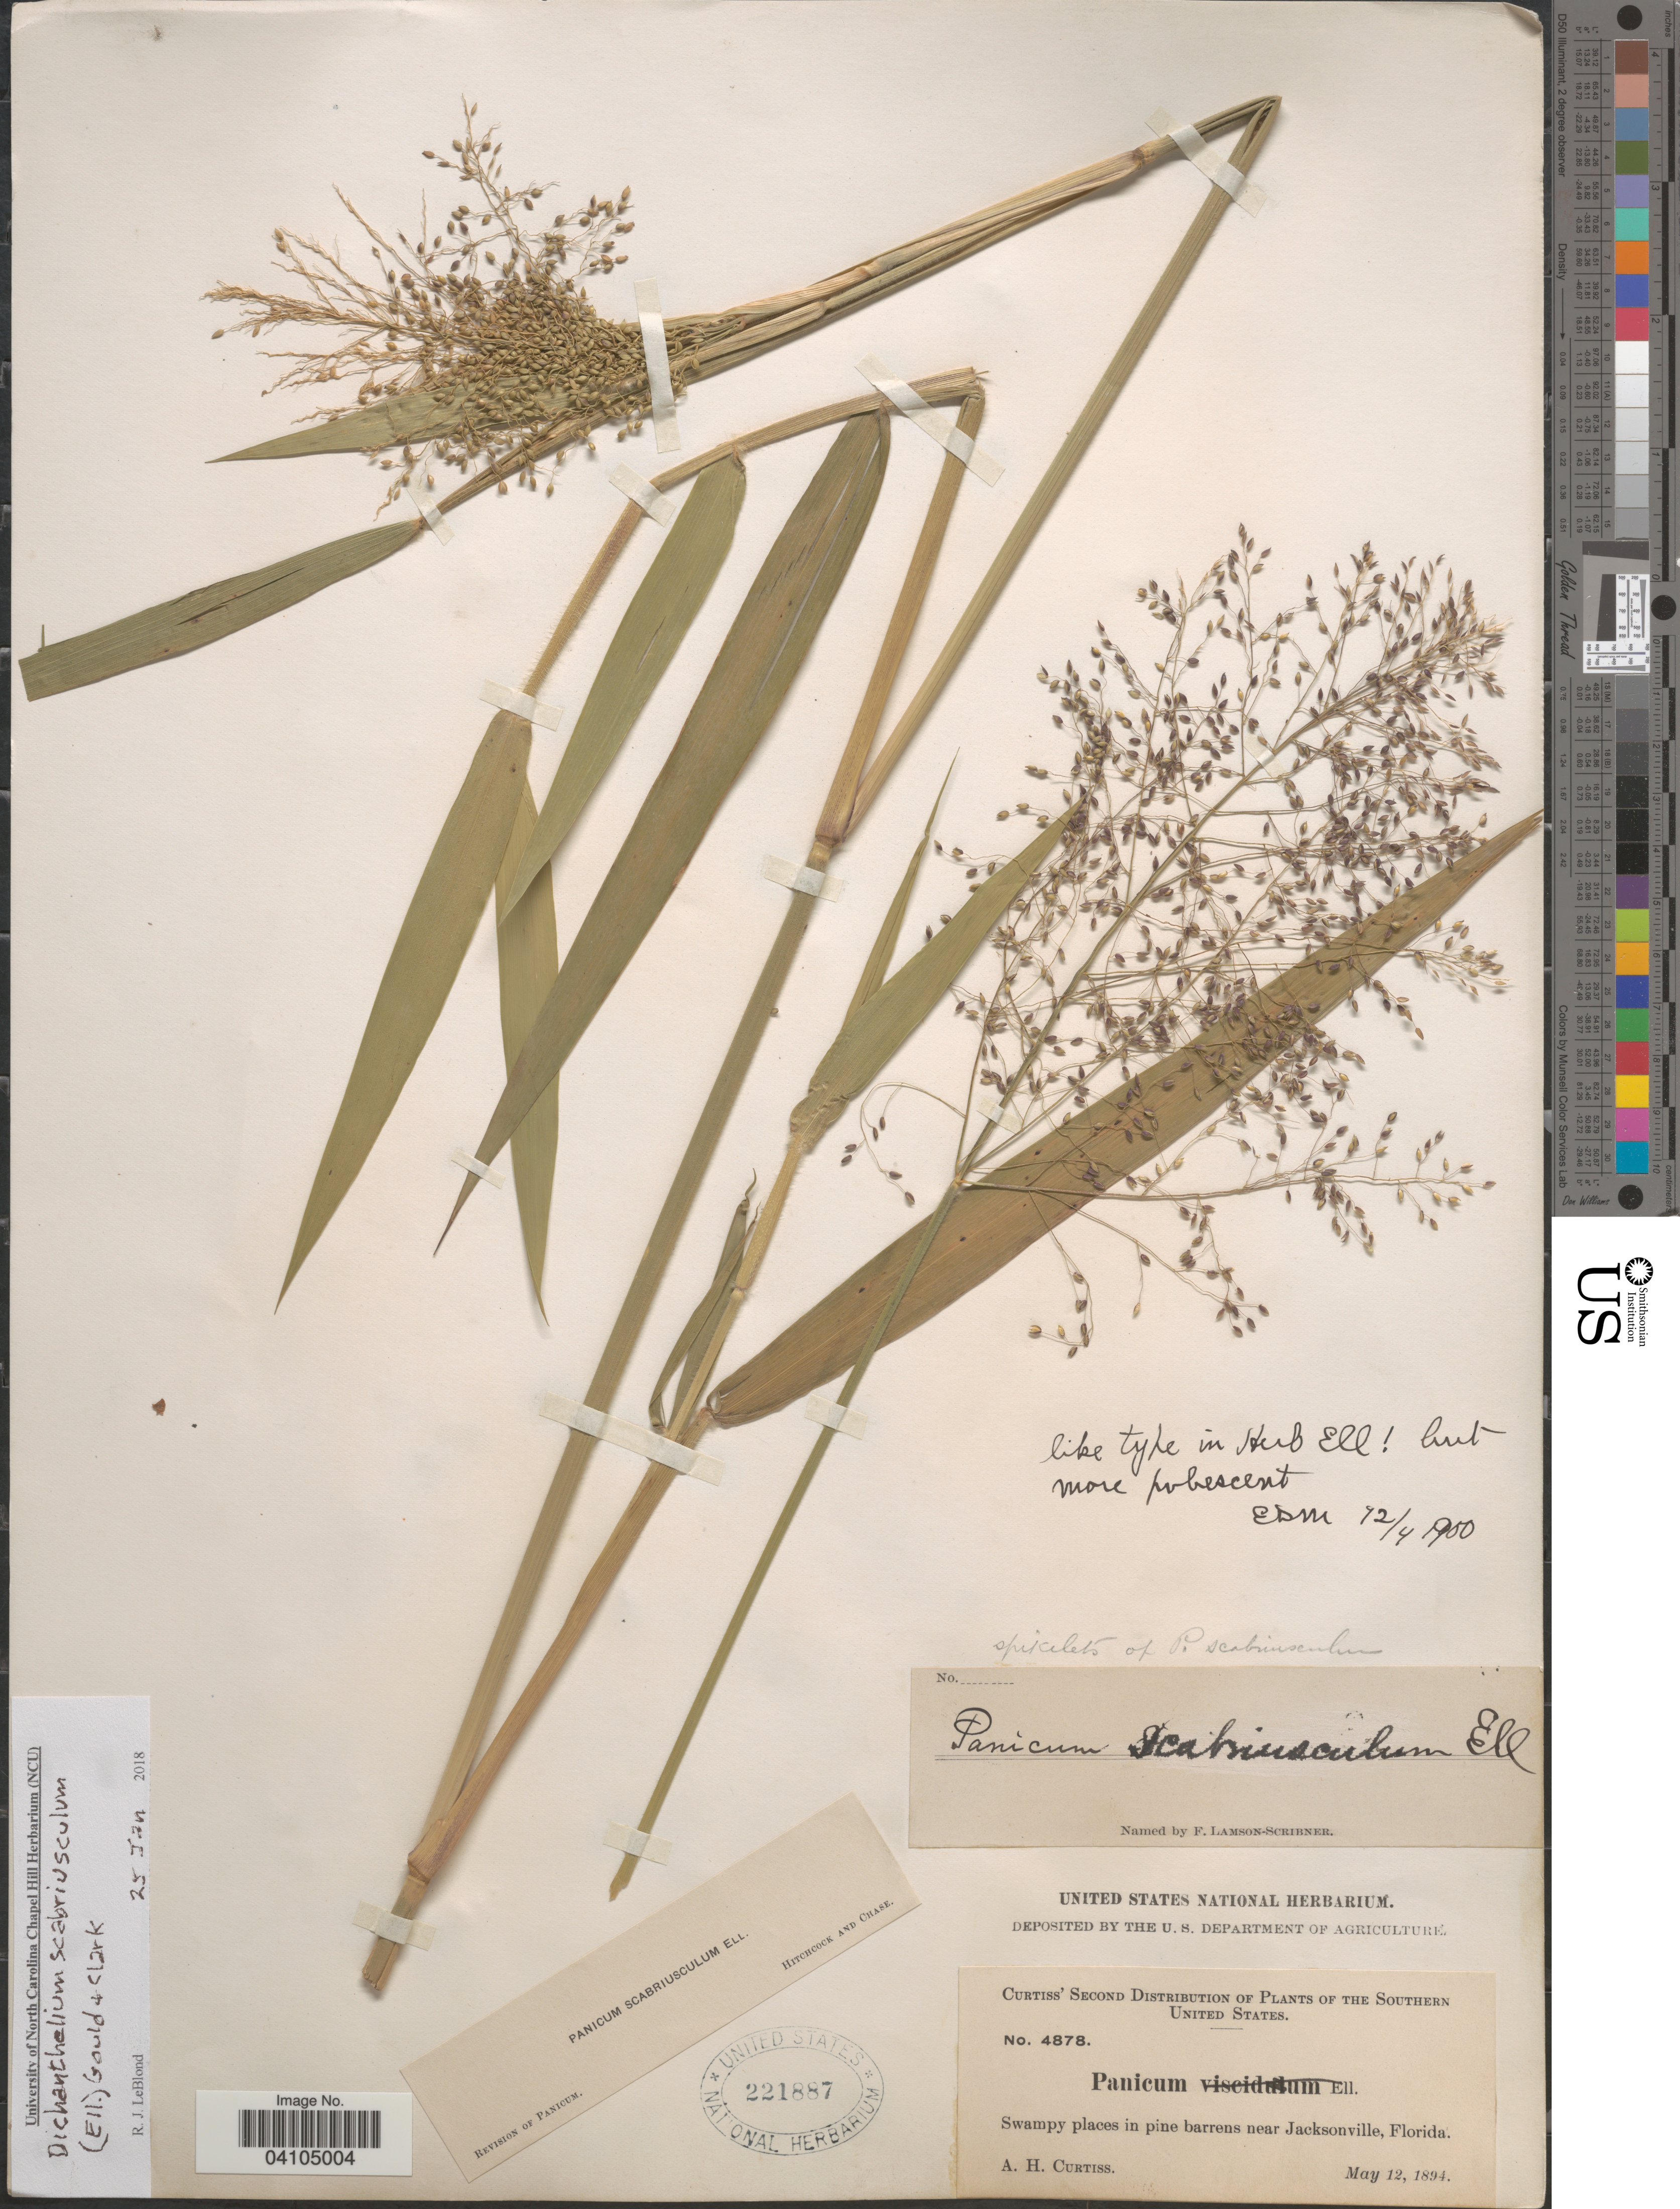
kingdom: Plantae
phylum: Tracheophyta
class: Liliopsida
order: Poales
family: Poaceae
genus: Dichanthelium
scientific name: Dichanthelium scabriusculum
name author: (Elliott) Gould & C.A. Clark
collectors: A. H. Curtiss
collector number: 4878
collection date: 1894-05-12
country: United States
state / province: Florida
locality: The Southern United States. In pine barrens near Jacksonville.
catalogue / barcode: US 221887